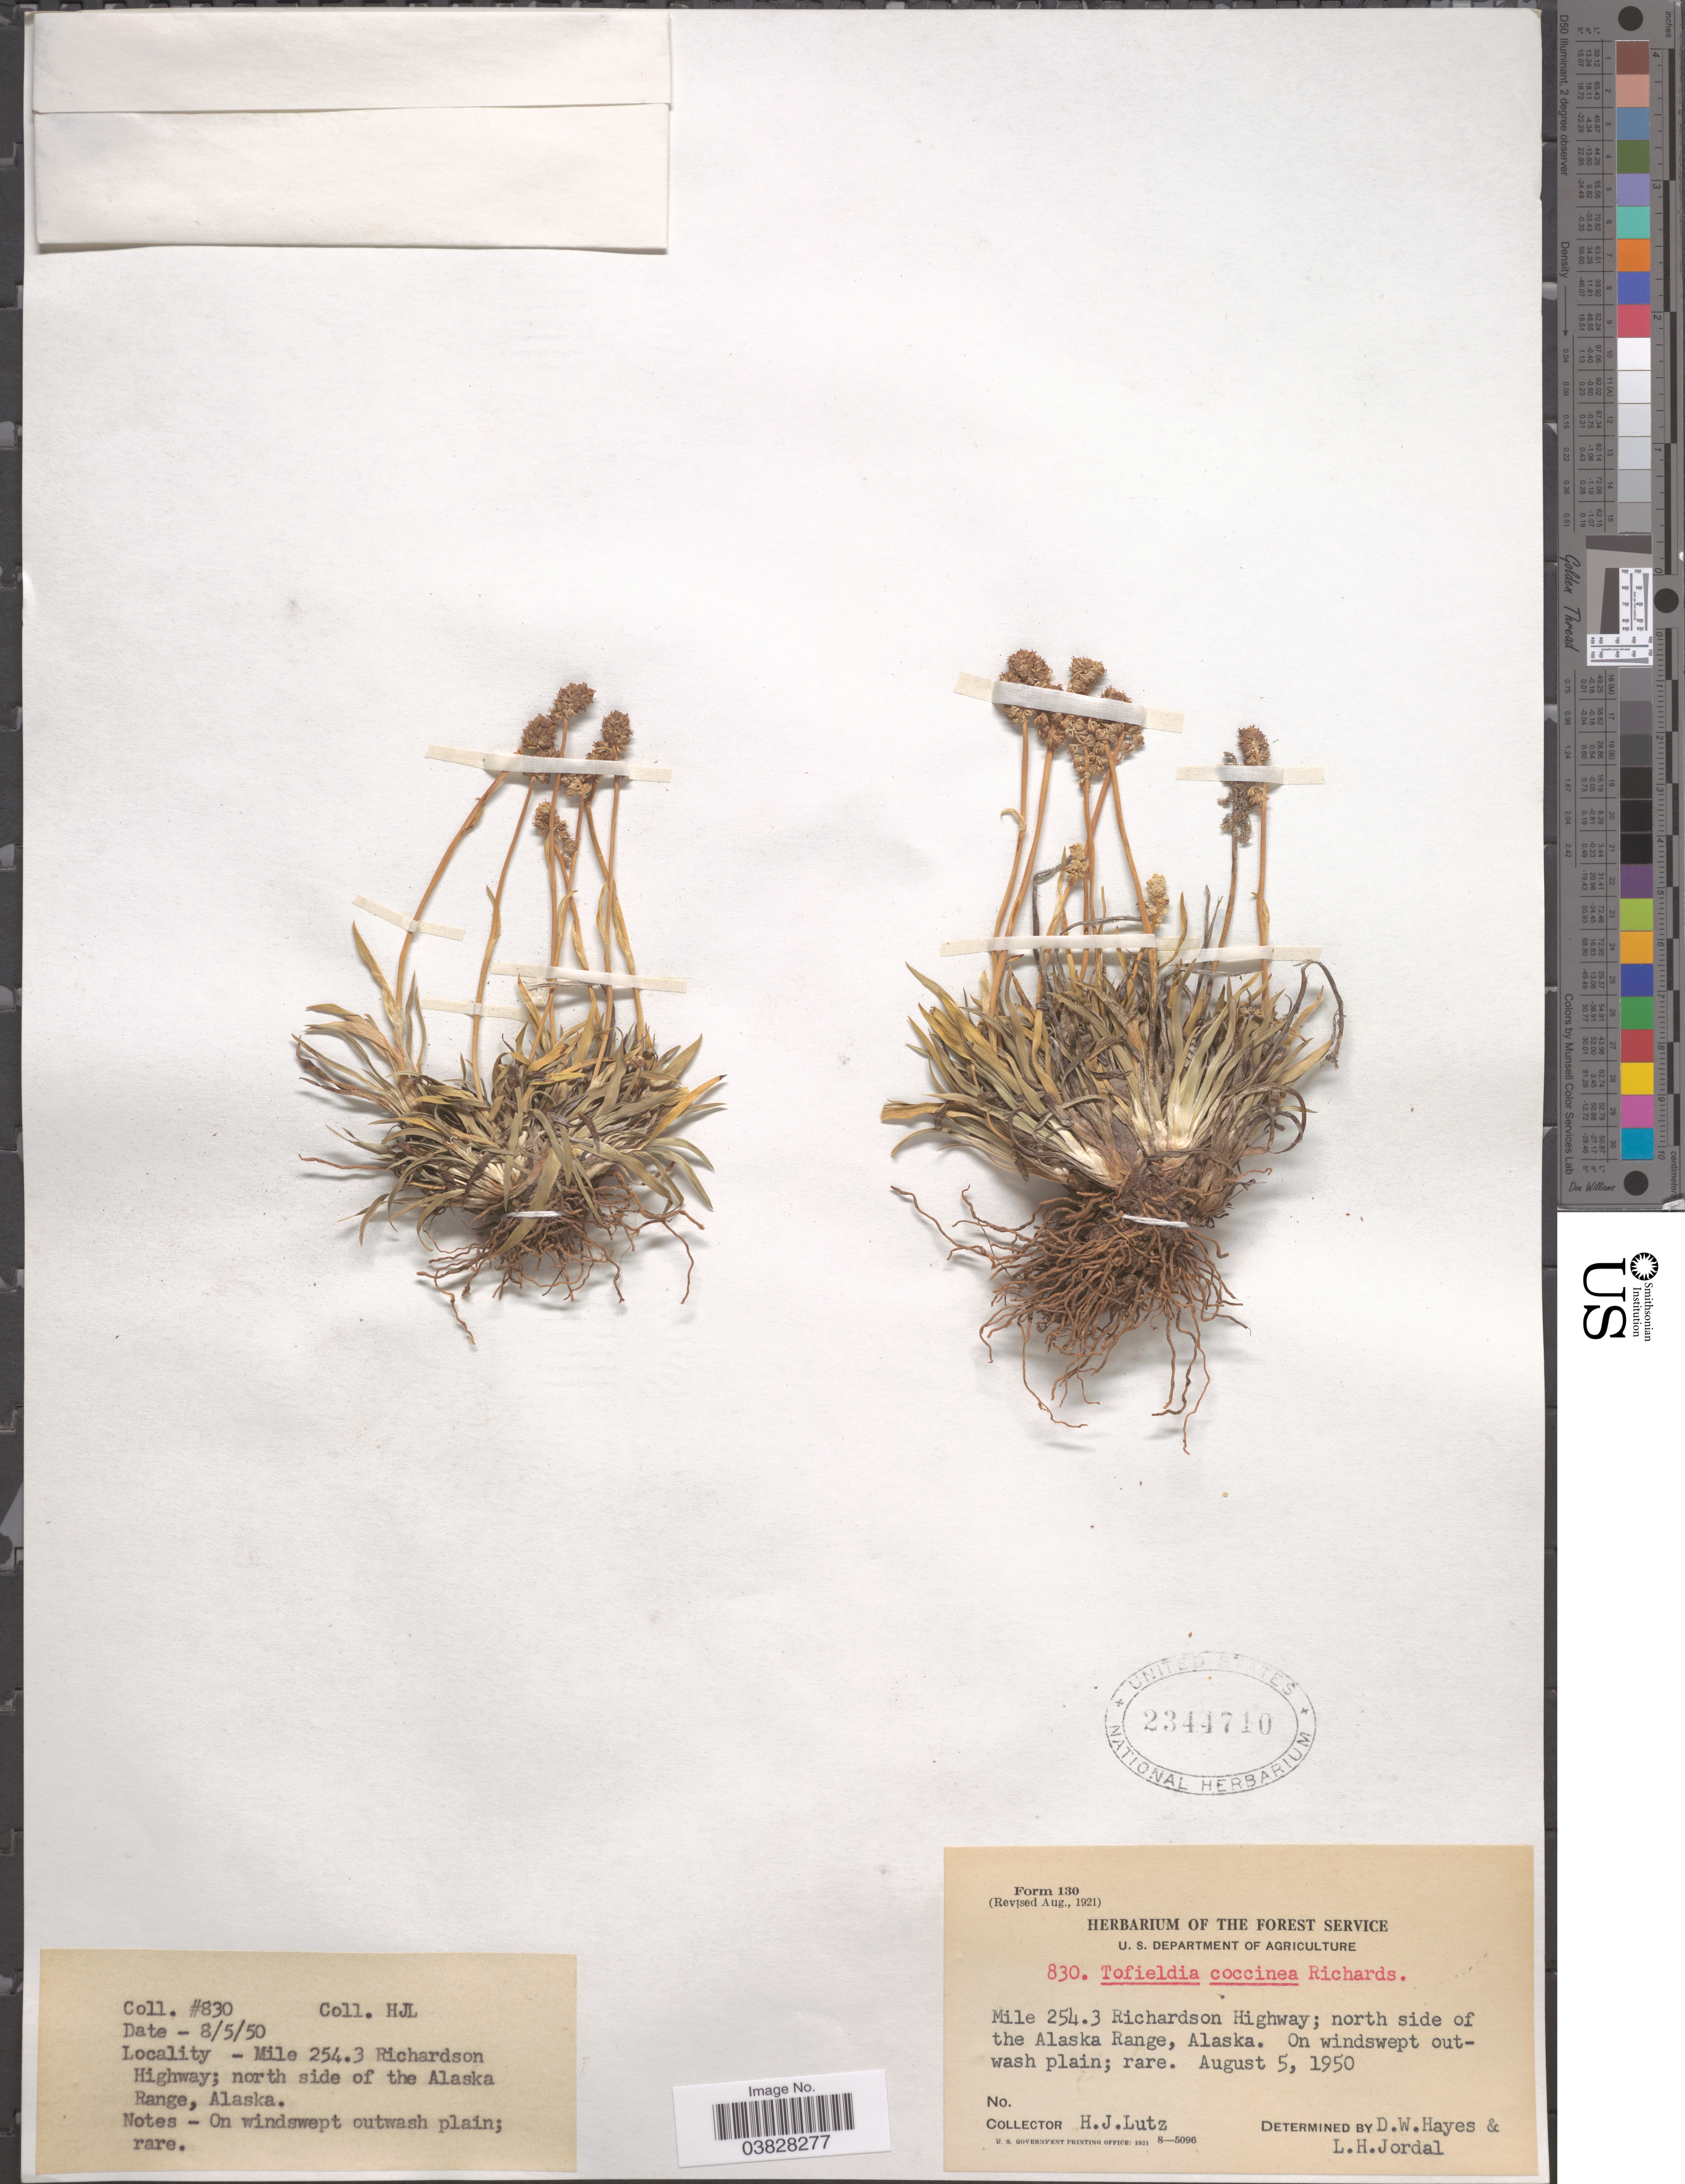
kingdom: Plantae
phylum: Tracheophyta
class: Liliopsida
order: Alismatales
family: Tofieldiaceae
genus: Tofieldia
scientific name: Tofieldia coccinea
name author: Richardson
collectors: H. J. Lutz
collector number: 830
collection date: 1950-08-05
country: United States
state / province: Alaska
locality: Mile 254.3 Richardson Highway; north side of the Alaska Range.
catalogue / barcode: US 2344710